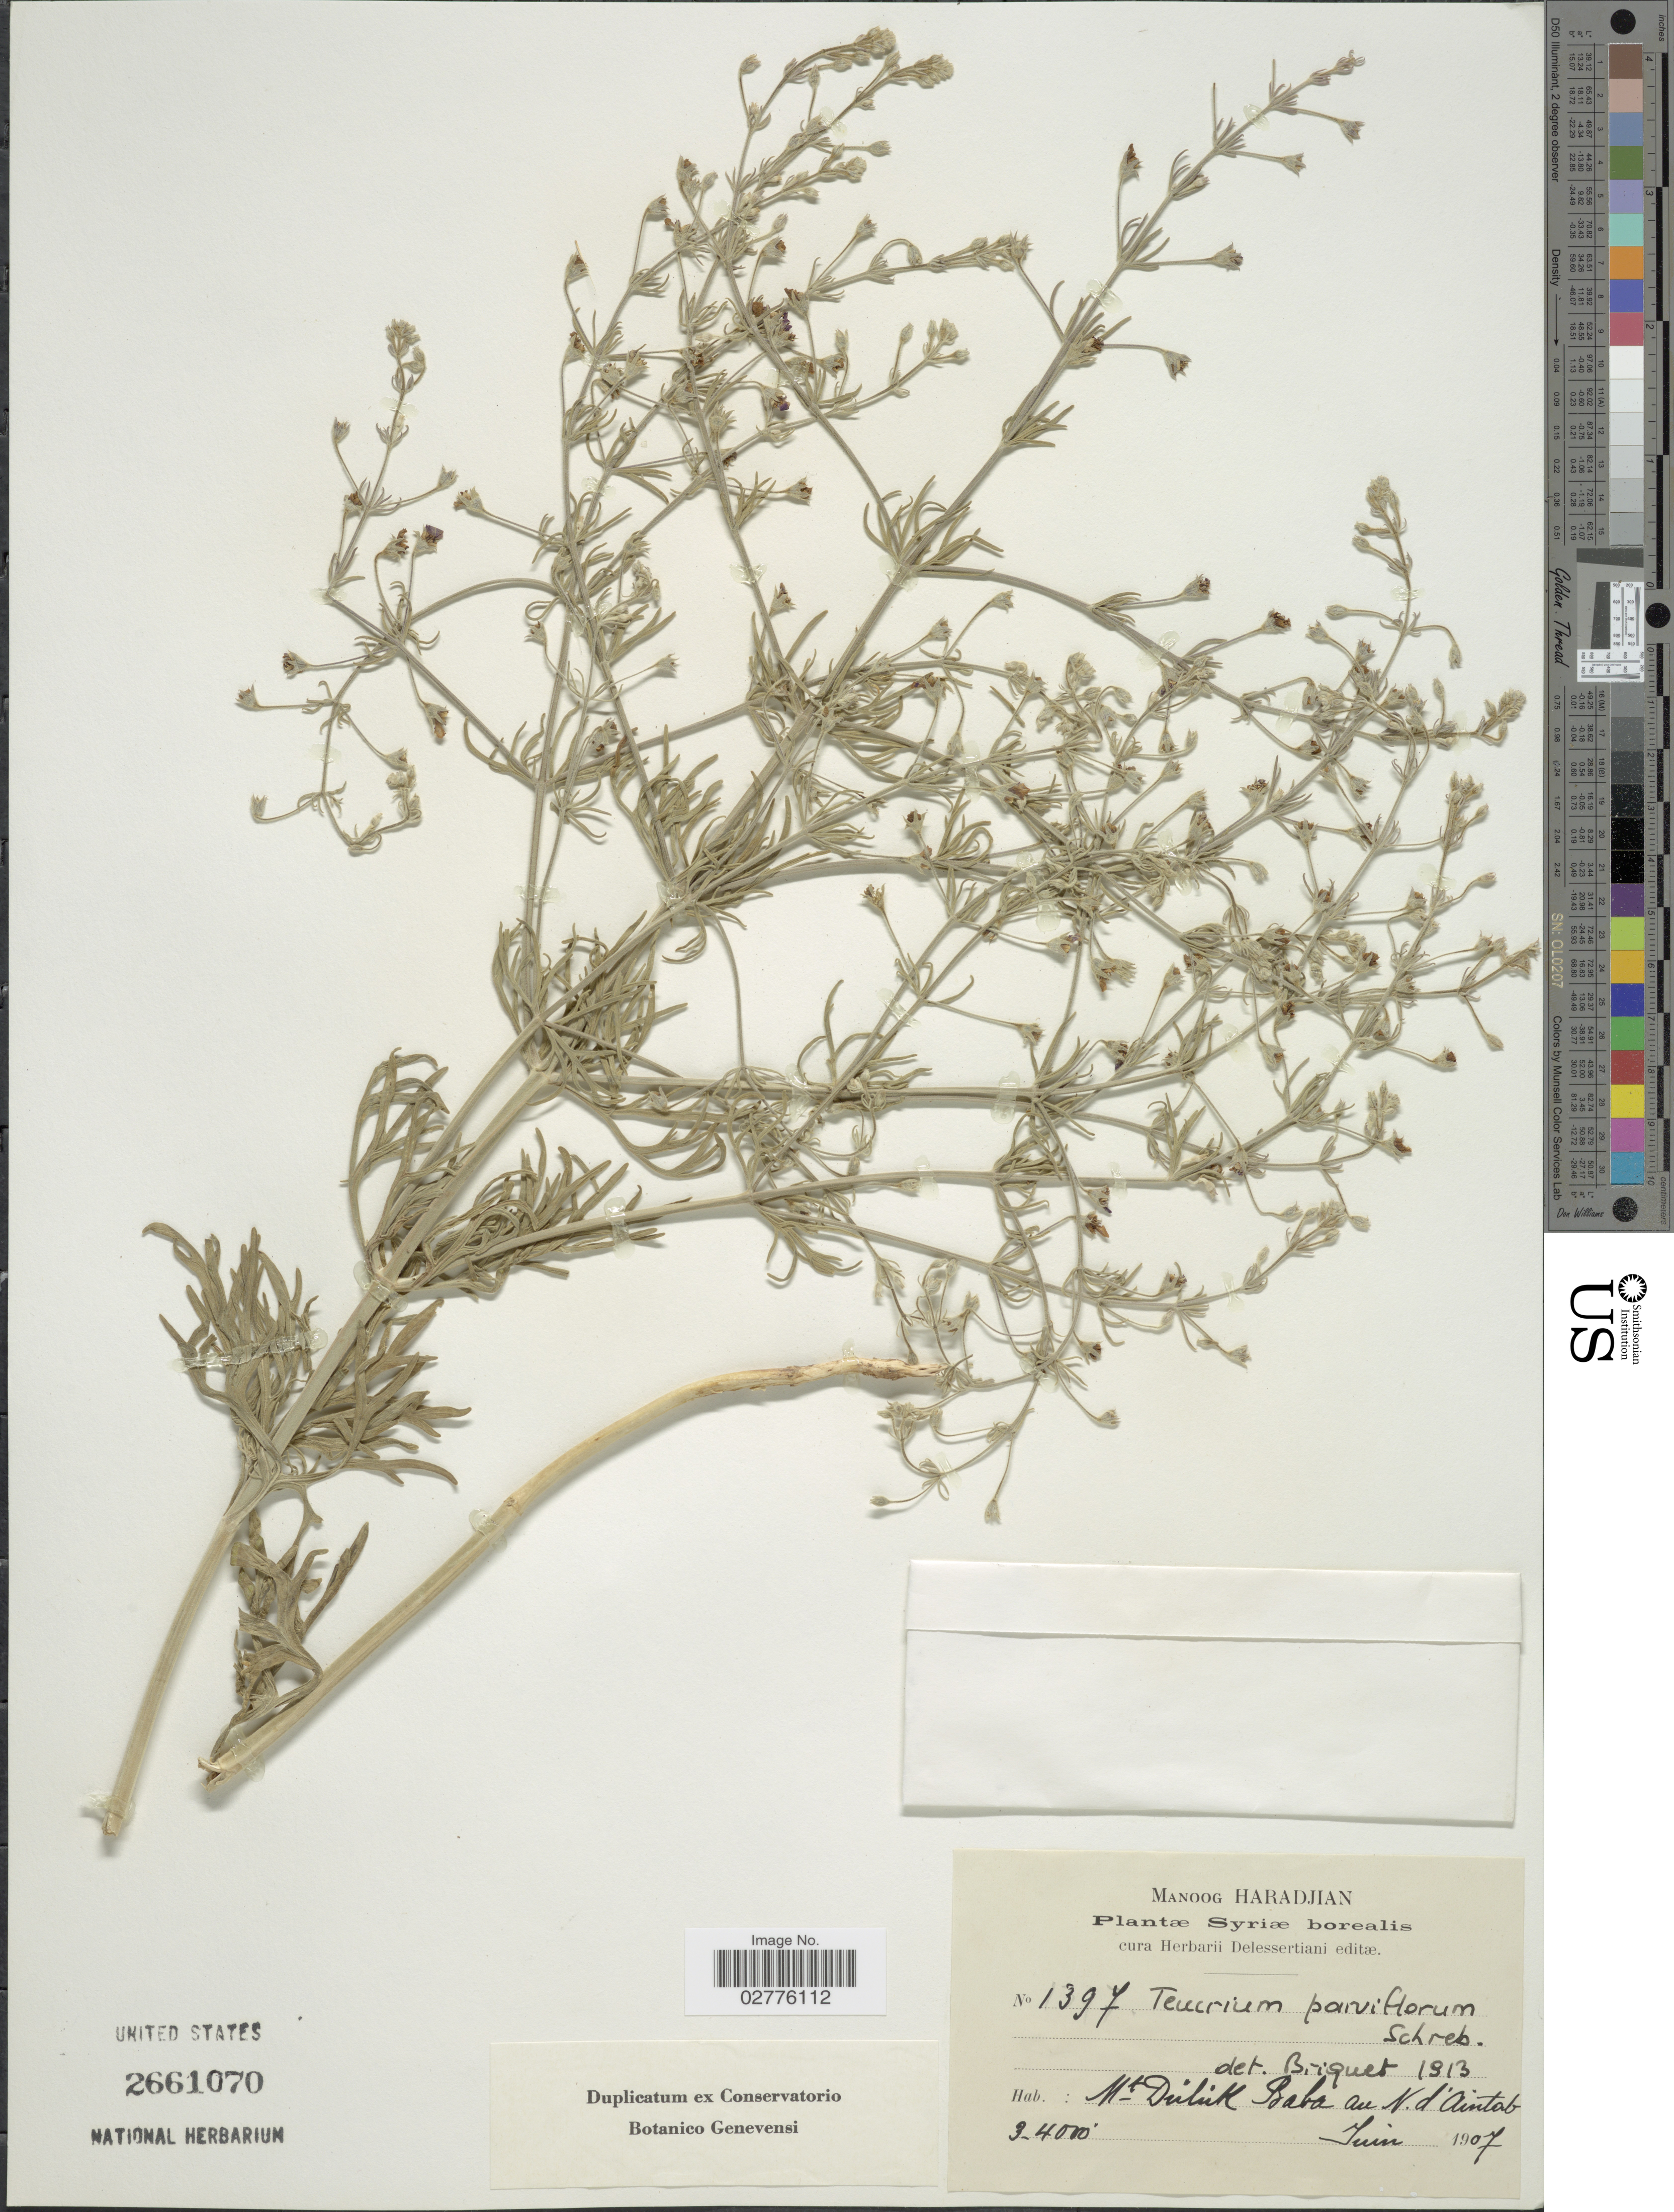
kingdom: Plantae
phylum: Tracheophyta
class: Magnoliopsida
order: Lamiales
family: Lamiaceae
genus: Teucrium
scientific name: Teucrium parviflorum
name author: Schreb.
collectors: M. Haradjian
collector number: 1397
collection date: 1907-06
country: Syria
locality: Mt Dúlúk Baba au N. d'Aintab. Syriæ borealis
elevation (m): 914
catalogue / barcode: US 2661070